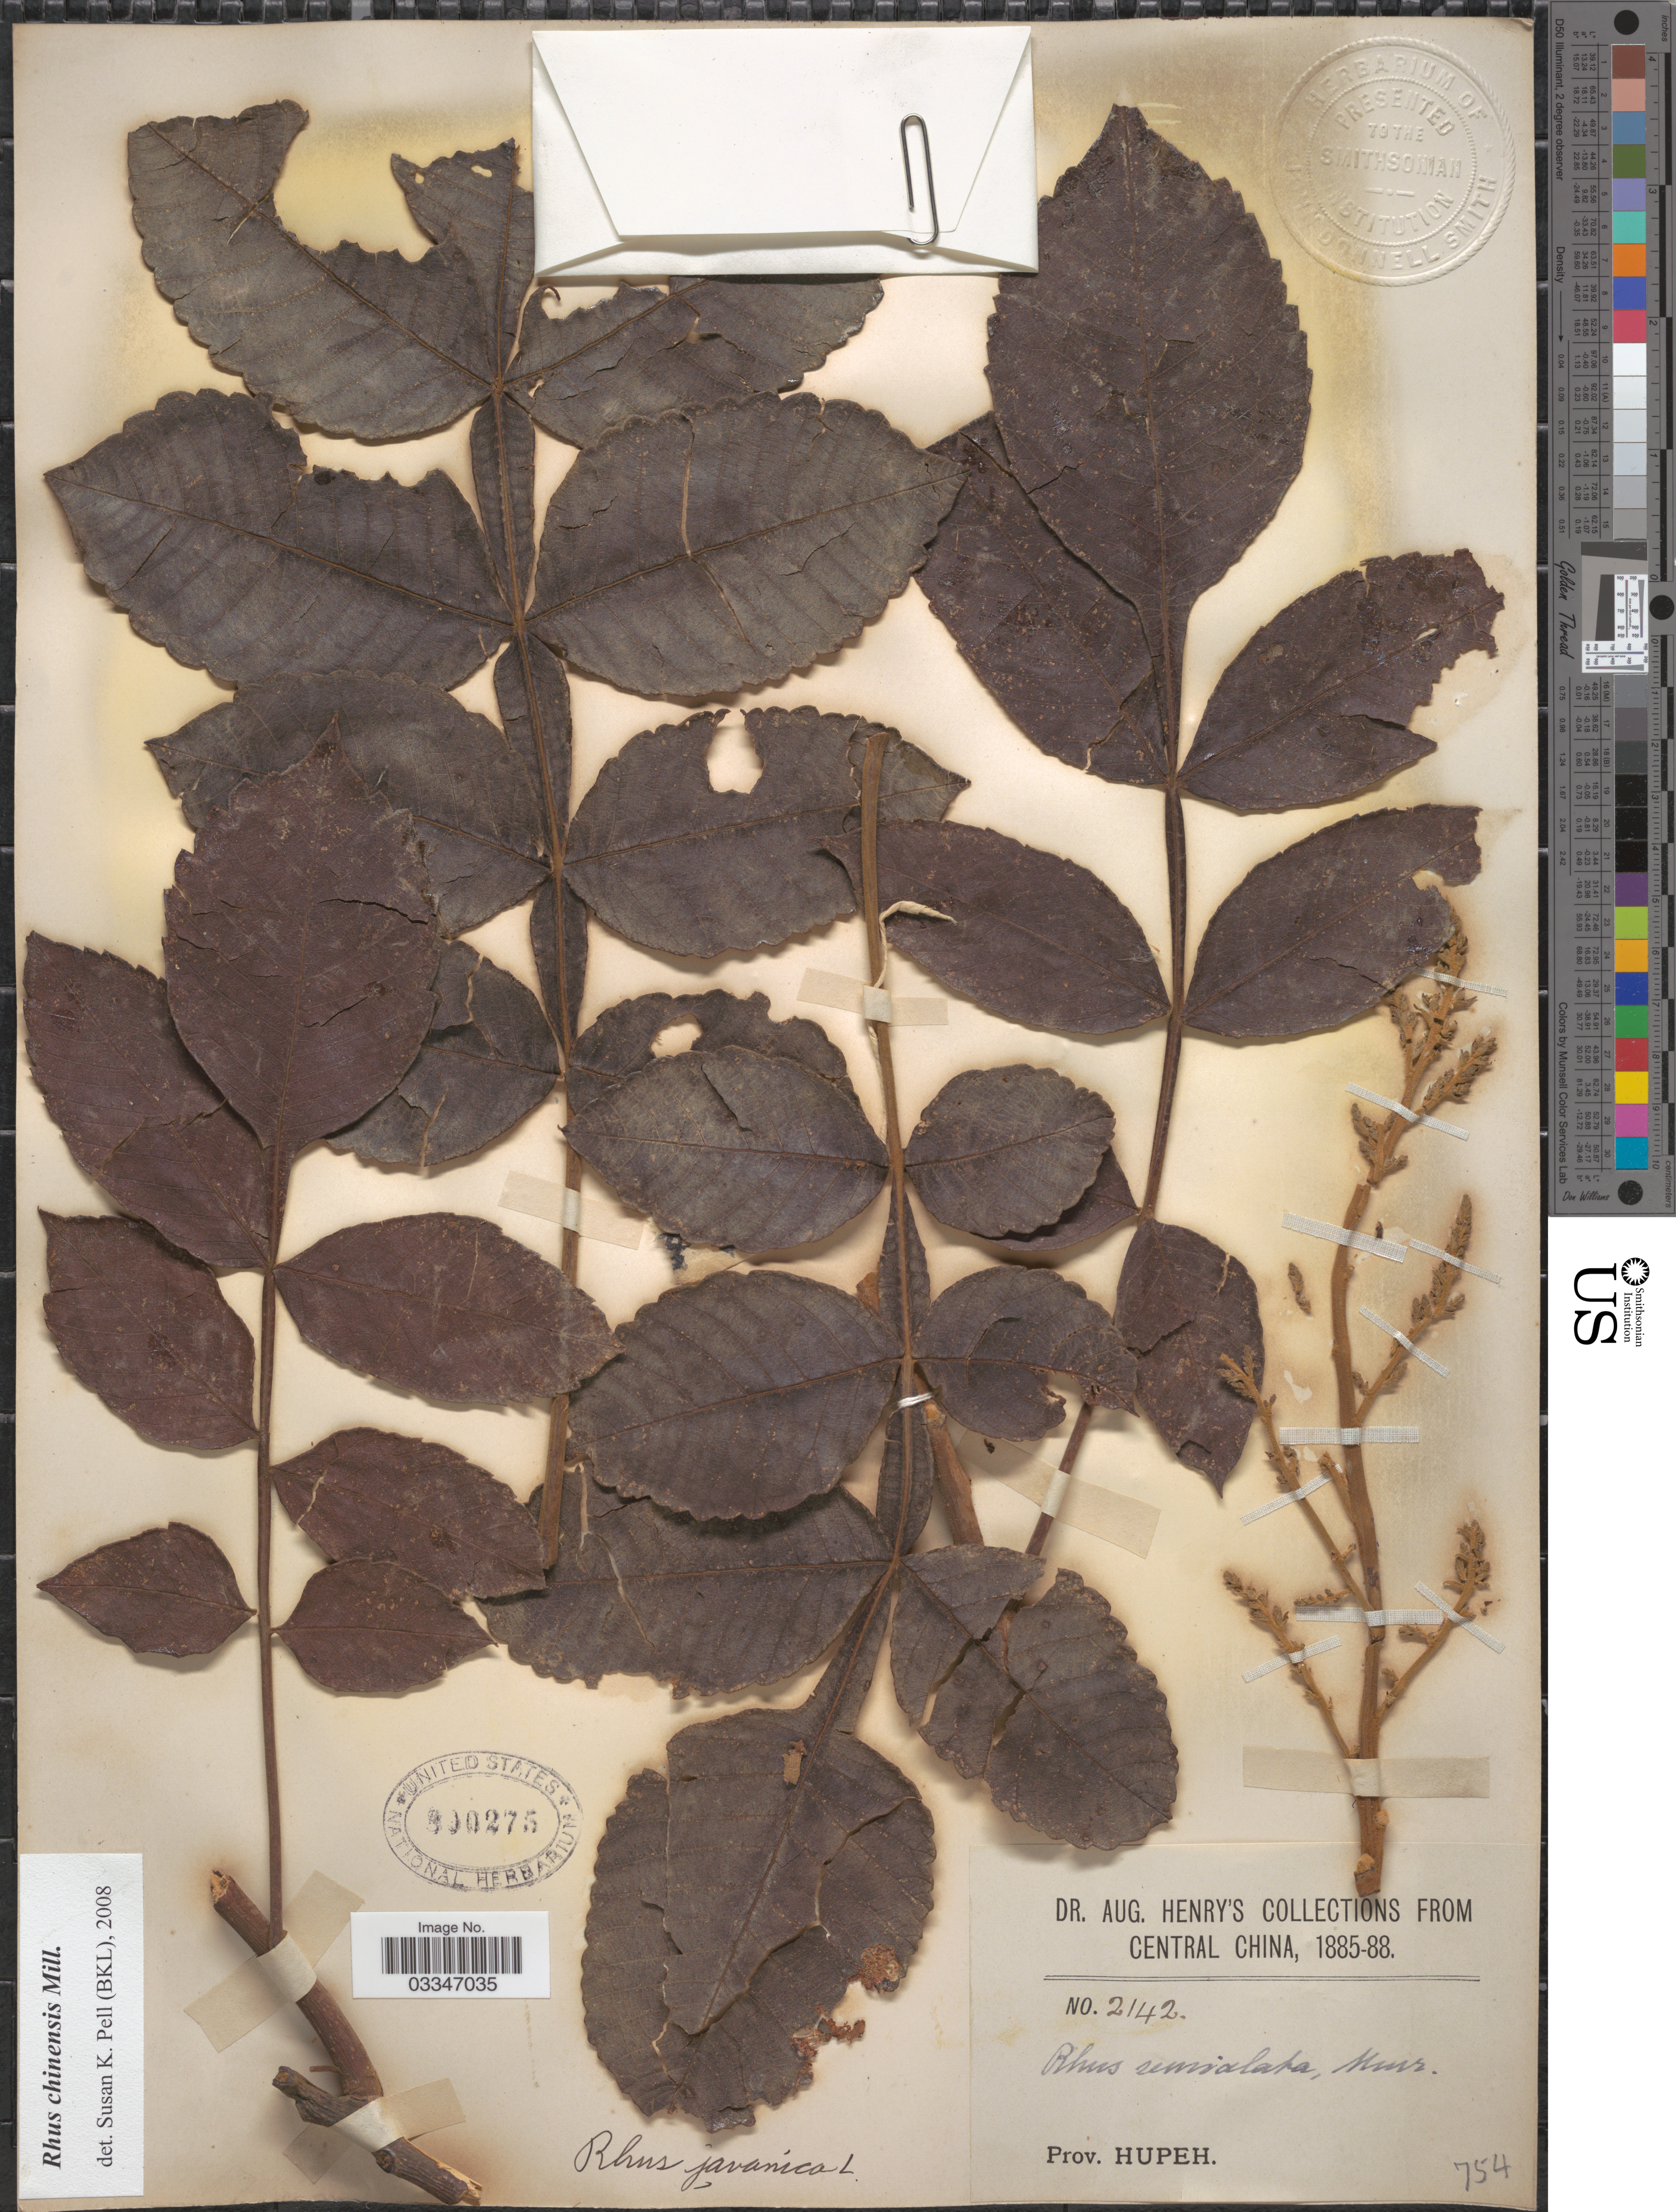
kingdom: Plantae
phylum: Tracheophyta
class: Magnoliopsida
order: Sapindales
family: Anacardiaceae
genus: Rhus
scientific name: Rhus chinensis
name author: Mill.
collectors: A. Henry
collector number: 2142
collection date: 1885/1888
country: China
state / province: Hubei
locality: Central China. Prov. Hupeh.